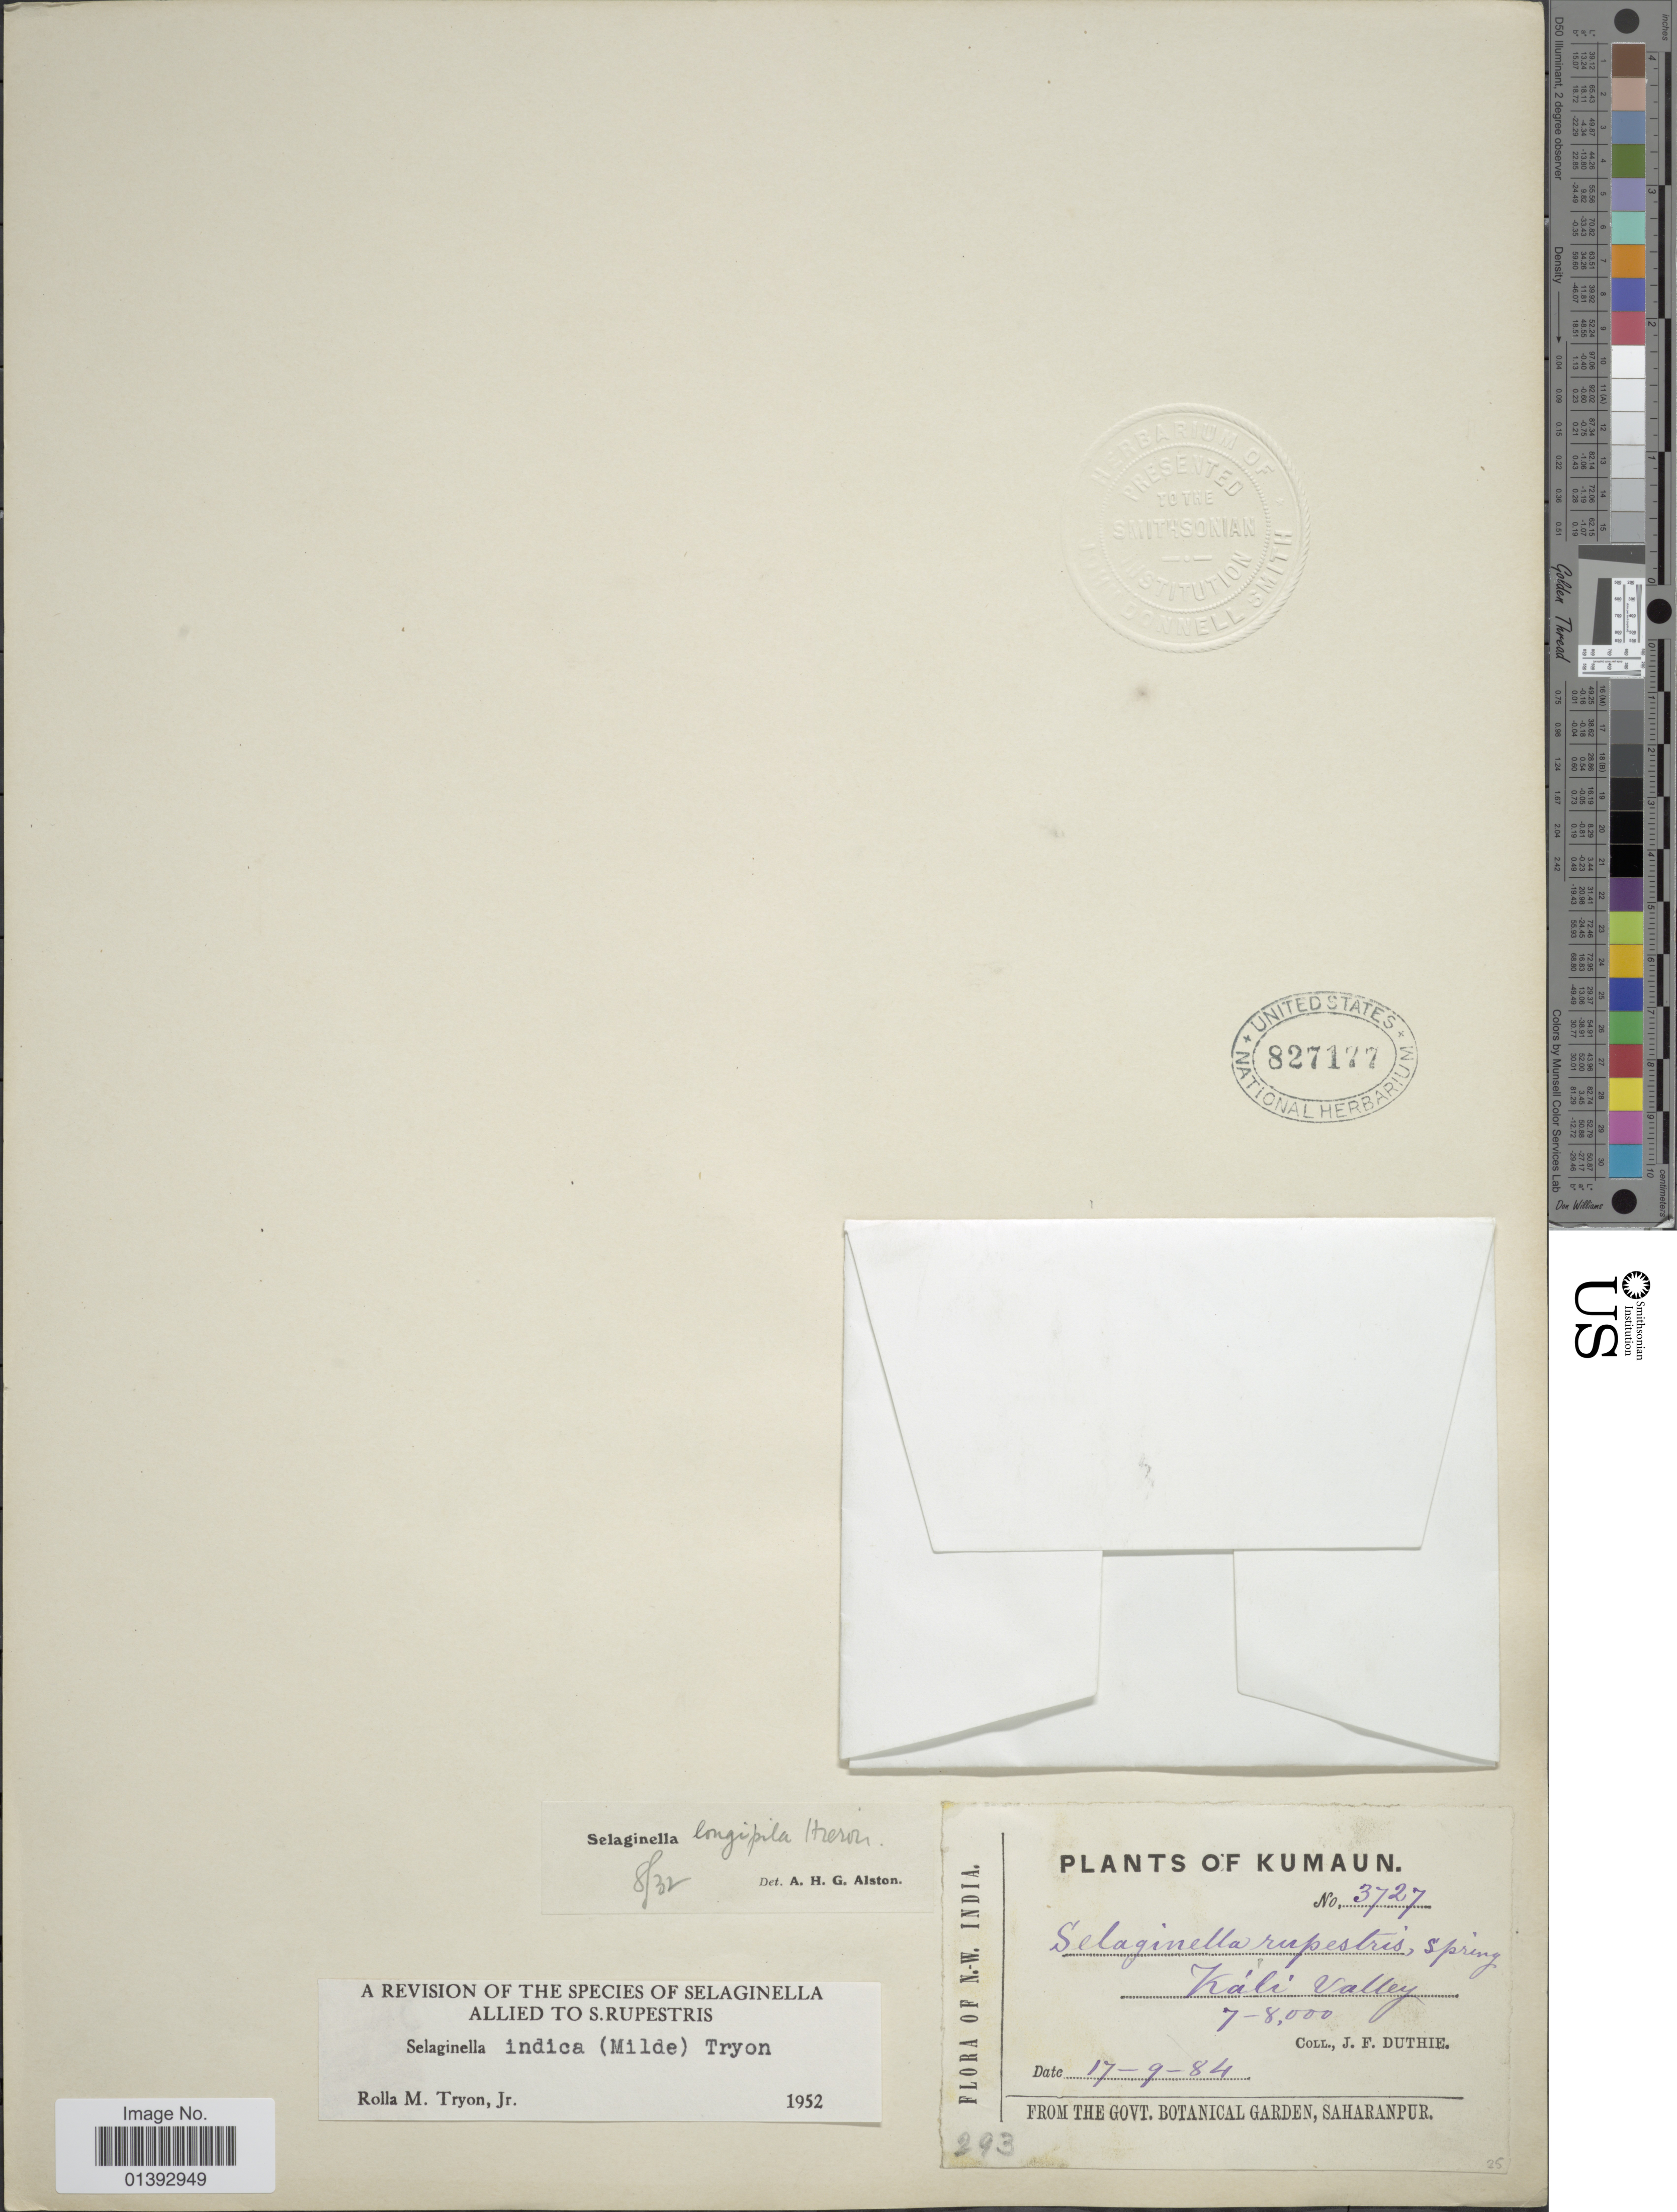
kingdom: Plantae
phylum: Tracheophyta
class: Lycopodiopsida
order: Selaginellales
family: Selaginellaceae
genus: Selaginella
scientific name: Selaginella indica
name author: (Milde) R.M. Tryon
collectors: J. F. Duthie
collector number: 3727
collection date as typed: Transcribed d/m/y: 17/9/84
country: India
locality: N.-W. India, Kumaun, Kali Valley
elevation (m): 2134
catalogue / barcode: US 827177